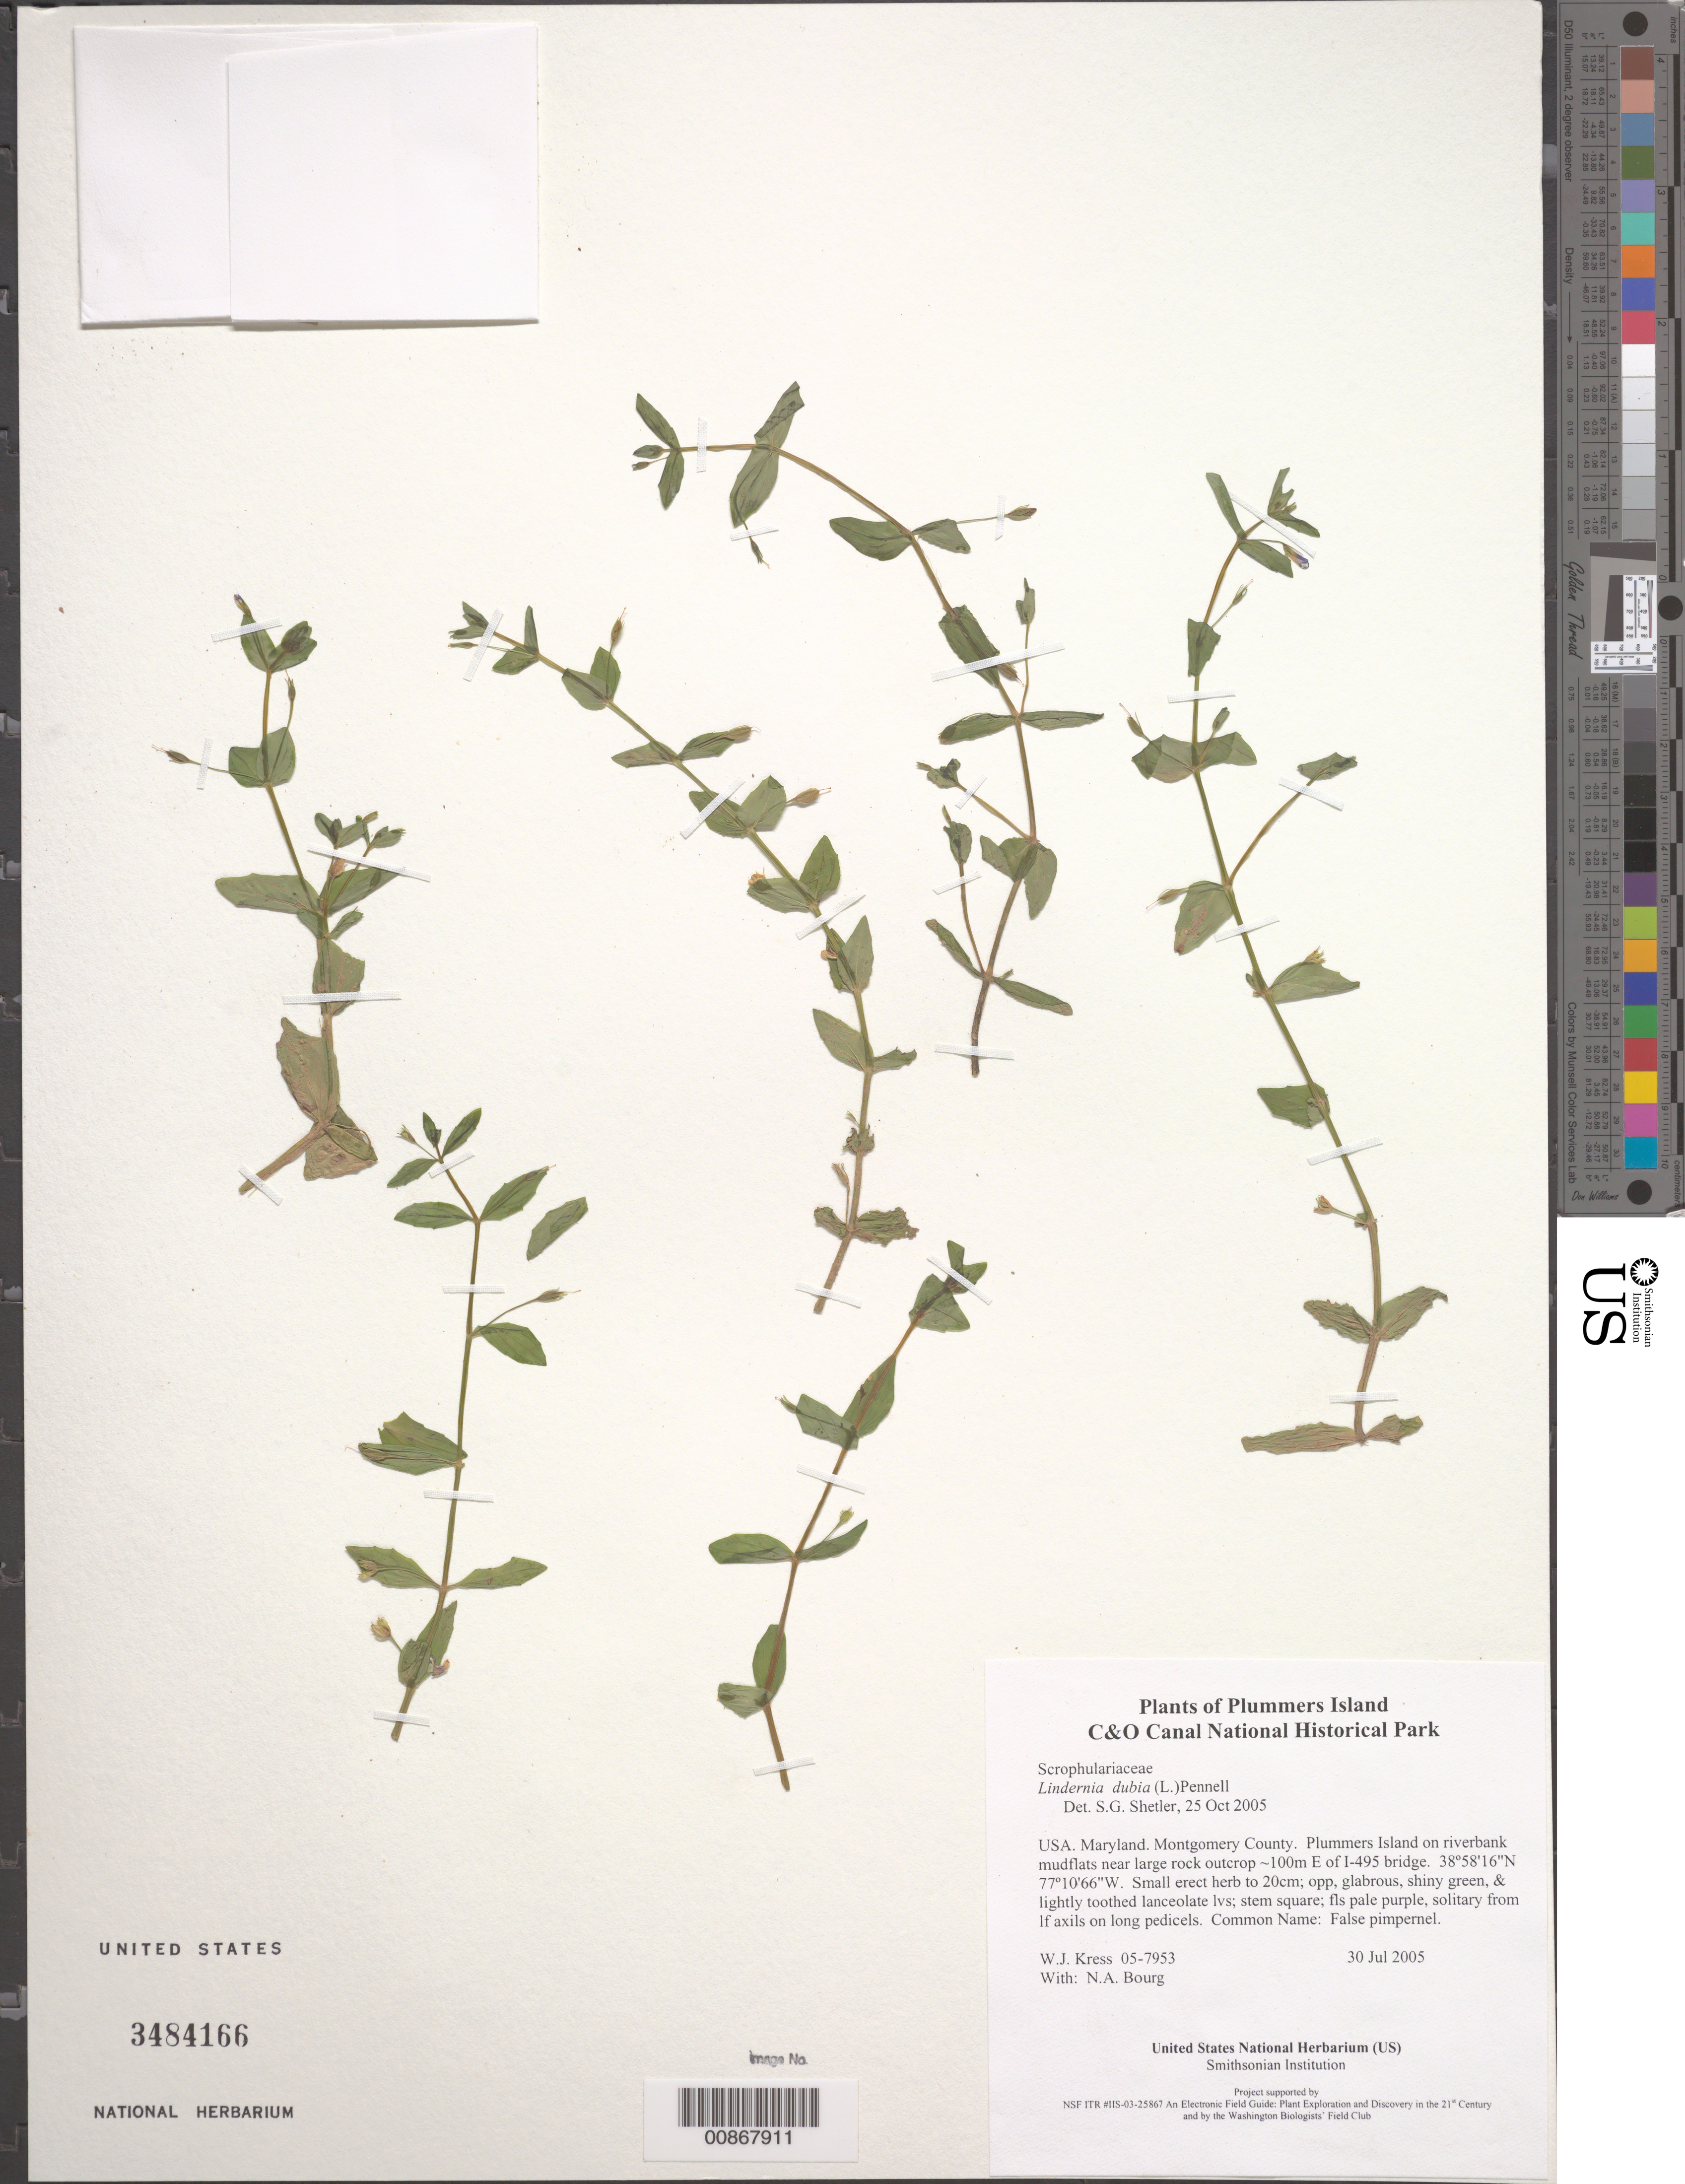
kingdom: Plantae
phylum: Tracheophyta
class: Magnoliopsida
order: Lamiales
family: Linderniaceae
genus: Lindernia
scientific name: Lindernia dubia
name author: (L.) Pennell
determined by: Shetler, Stanwyn G., (US), NMNH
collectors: W. J. Kress & N. A. Bourg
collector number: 05-7953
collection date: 2005-07-30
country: United States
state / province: Maryland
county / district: Montgomery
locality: Chesapeake and Ohio Canal National Historical Park, Plummers Island on riverbank mudflats near large rock outcrop ~100m E of I-495 bridge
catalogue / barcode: US 3484166